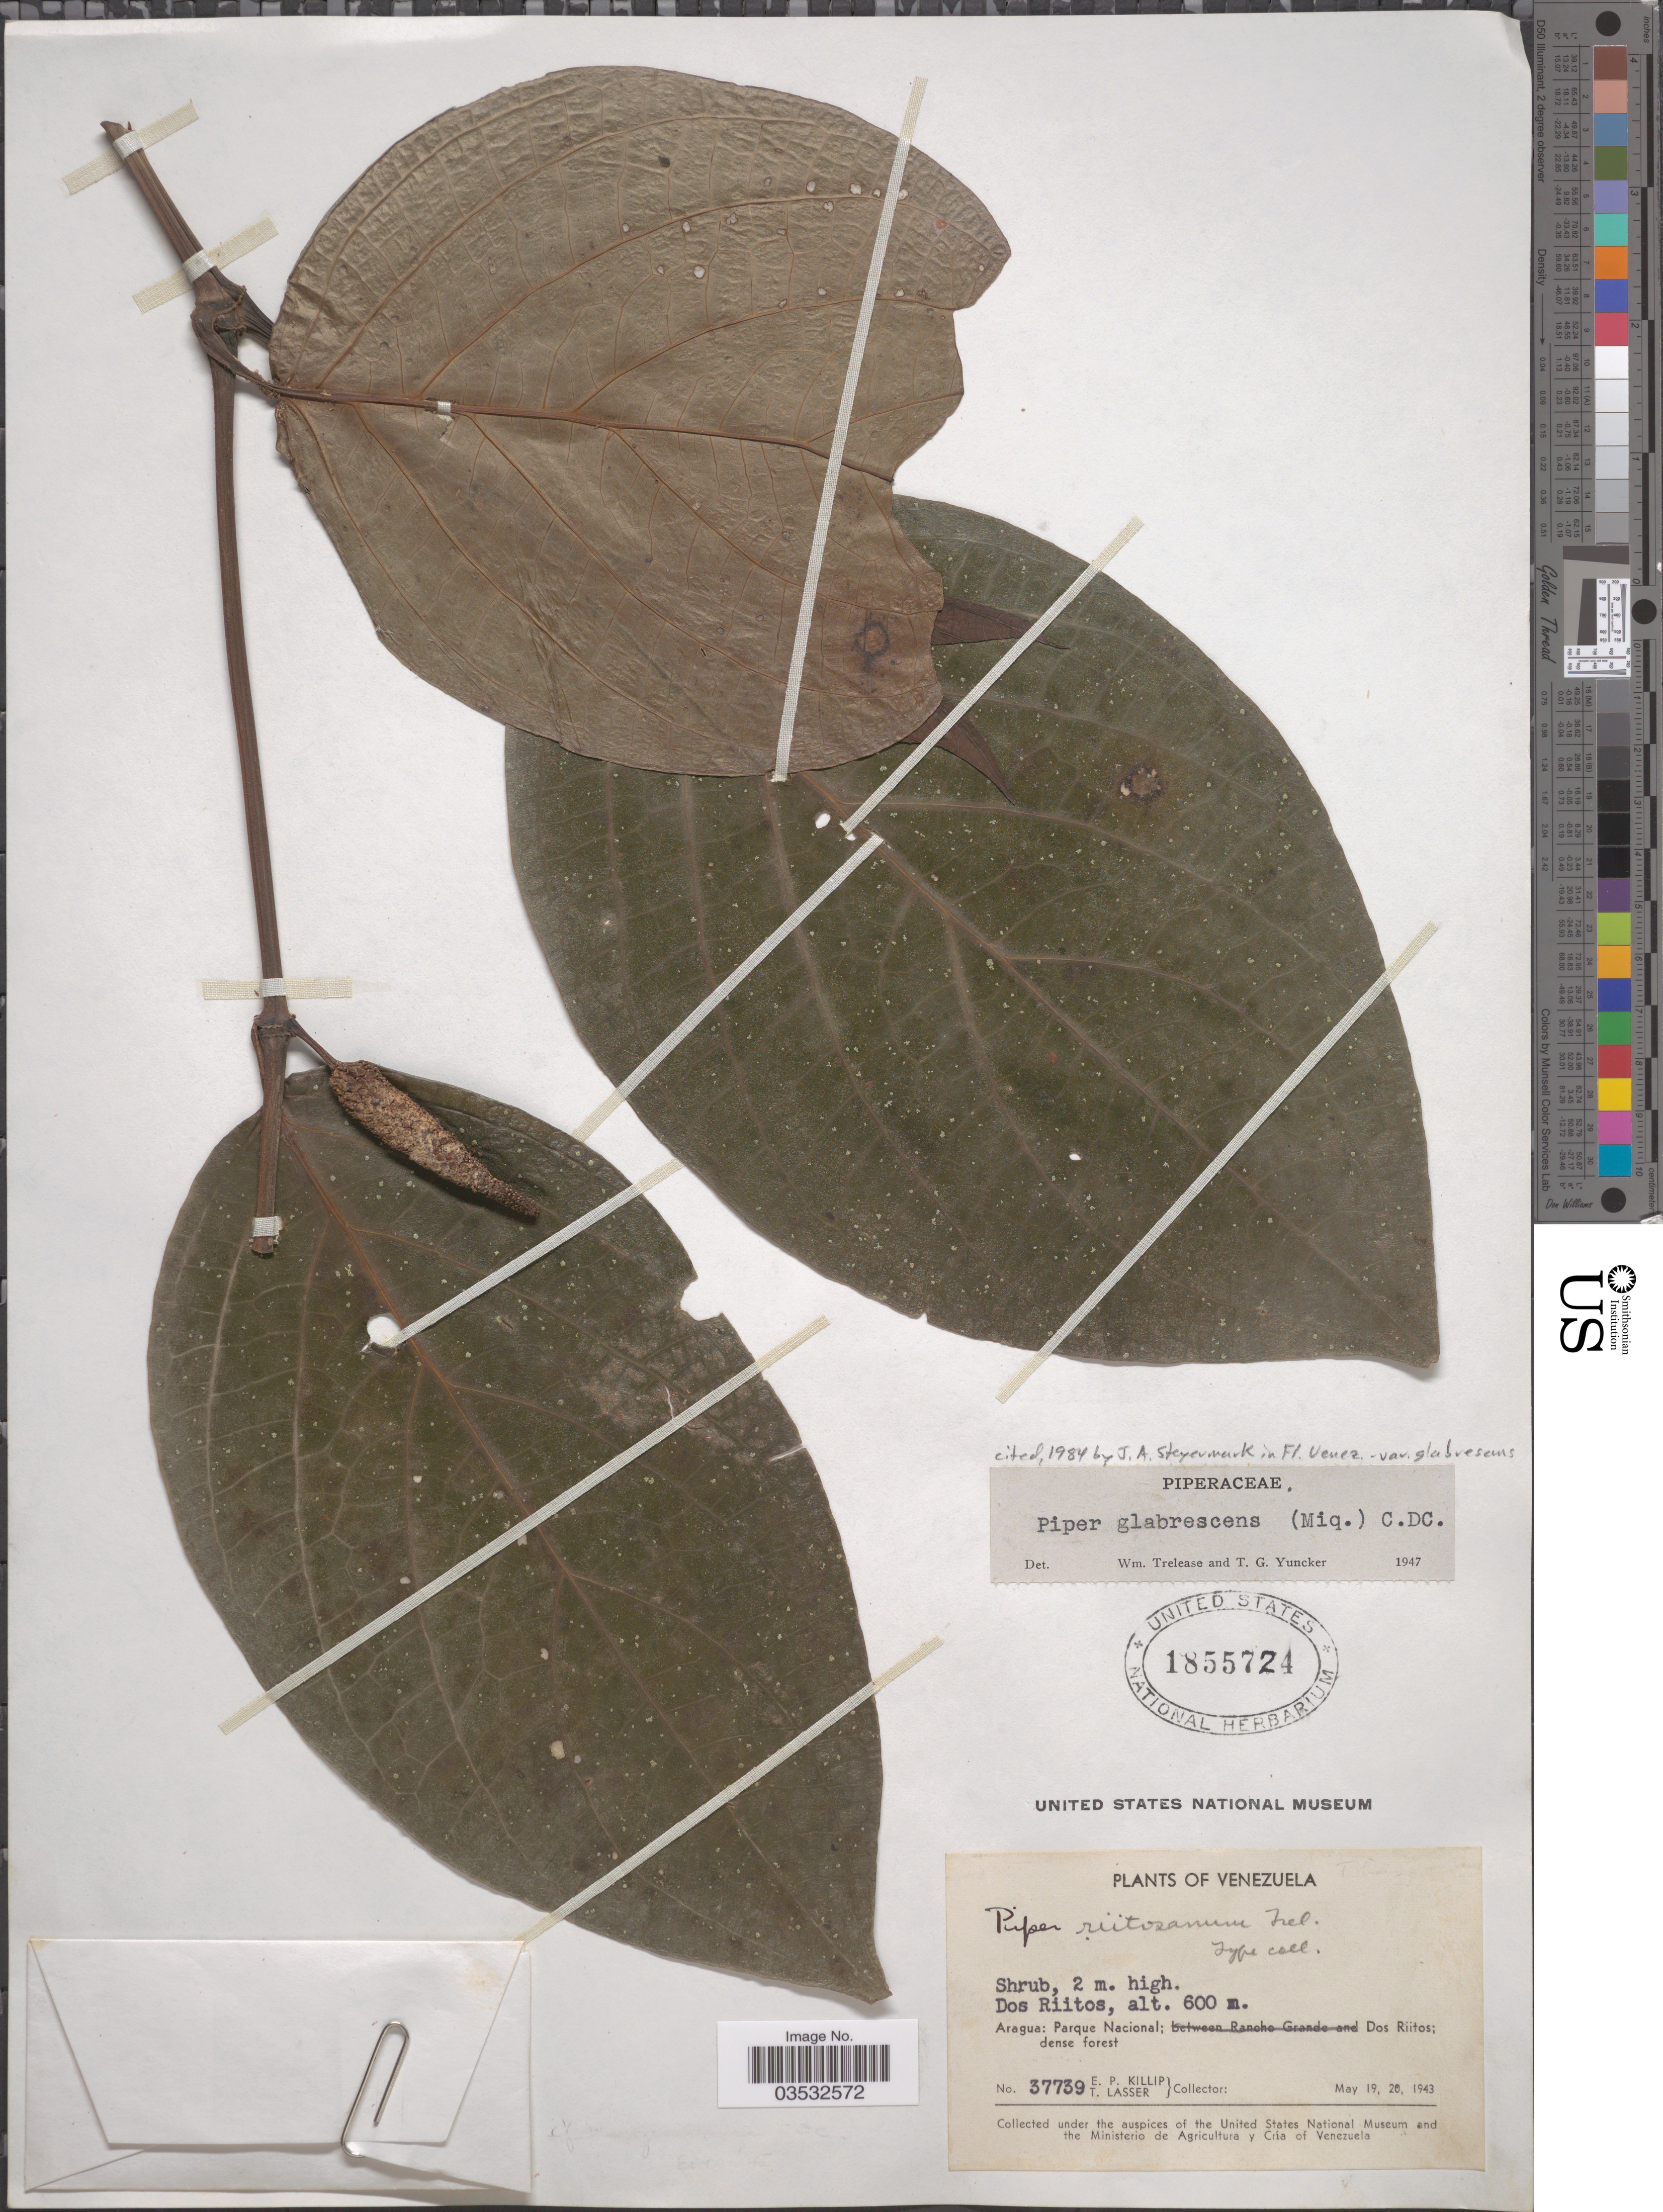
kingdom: Plantae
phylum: Tracheophyta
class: Magnoliopsida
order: Piperales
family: Piperaceae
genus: Piper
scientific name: Piper glabrescens var. glabrescens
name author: (Miq.) C. DC.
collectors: E. P. Killip & T. Lasser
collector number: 37739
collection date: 1943-05-19/1943-05-20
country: Venezuela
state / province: Aragua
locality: Dos Riitos. Parque Nacional.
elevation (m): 600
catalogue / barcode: US 1855724